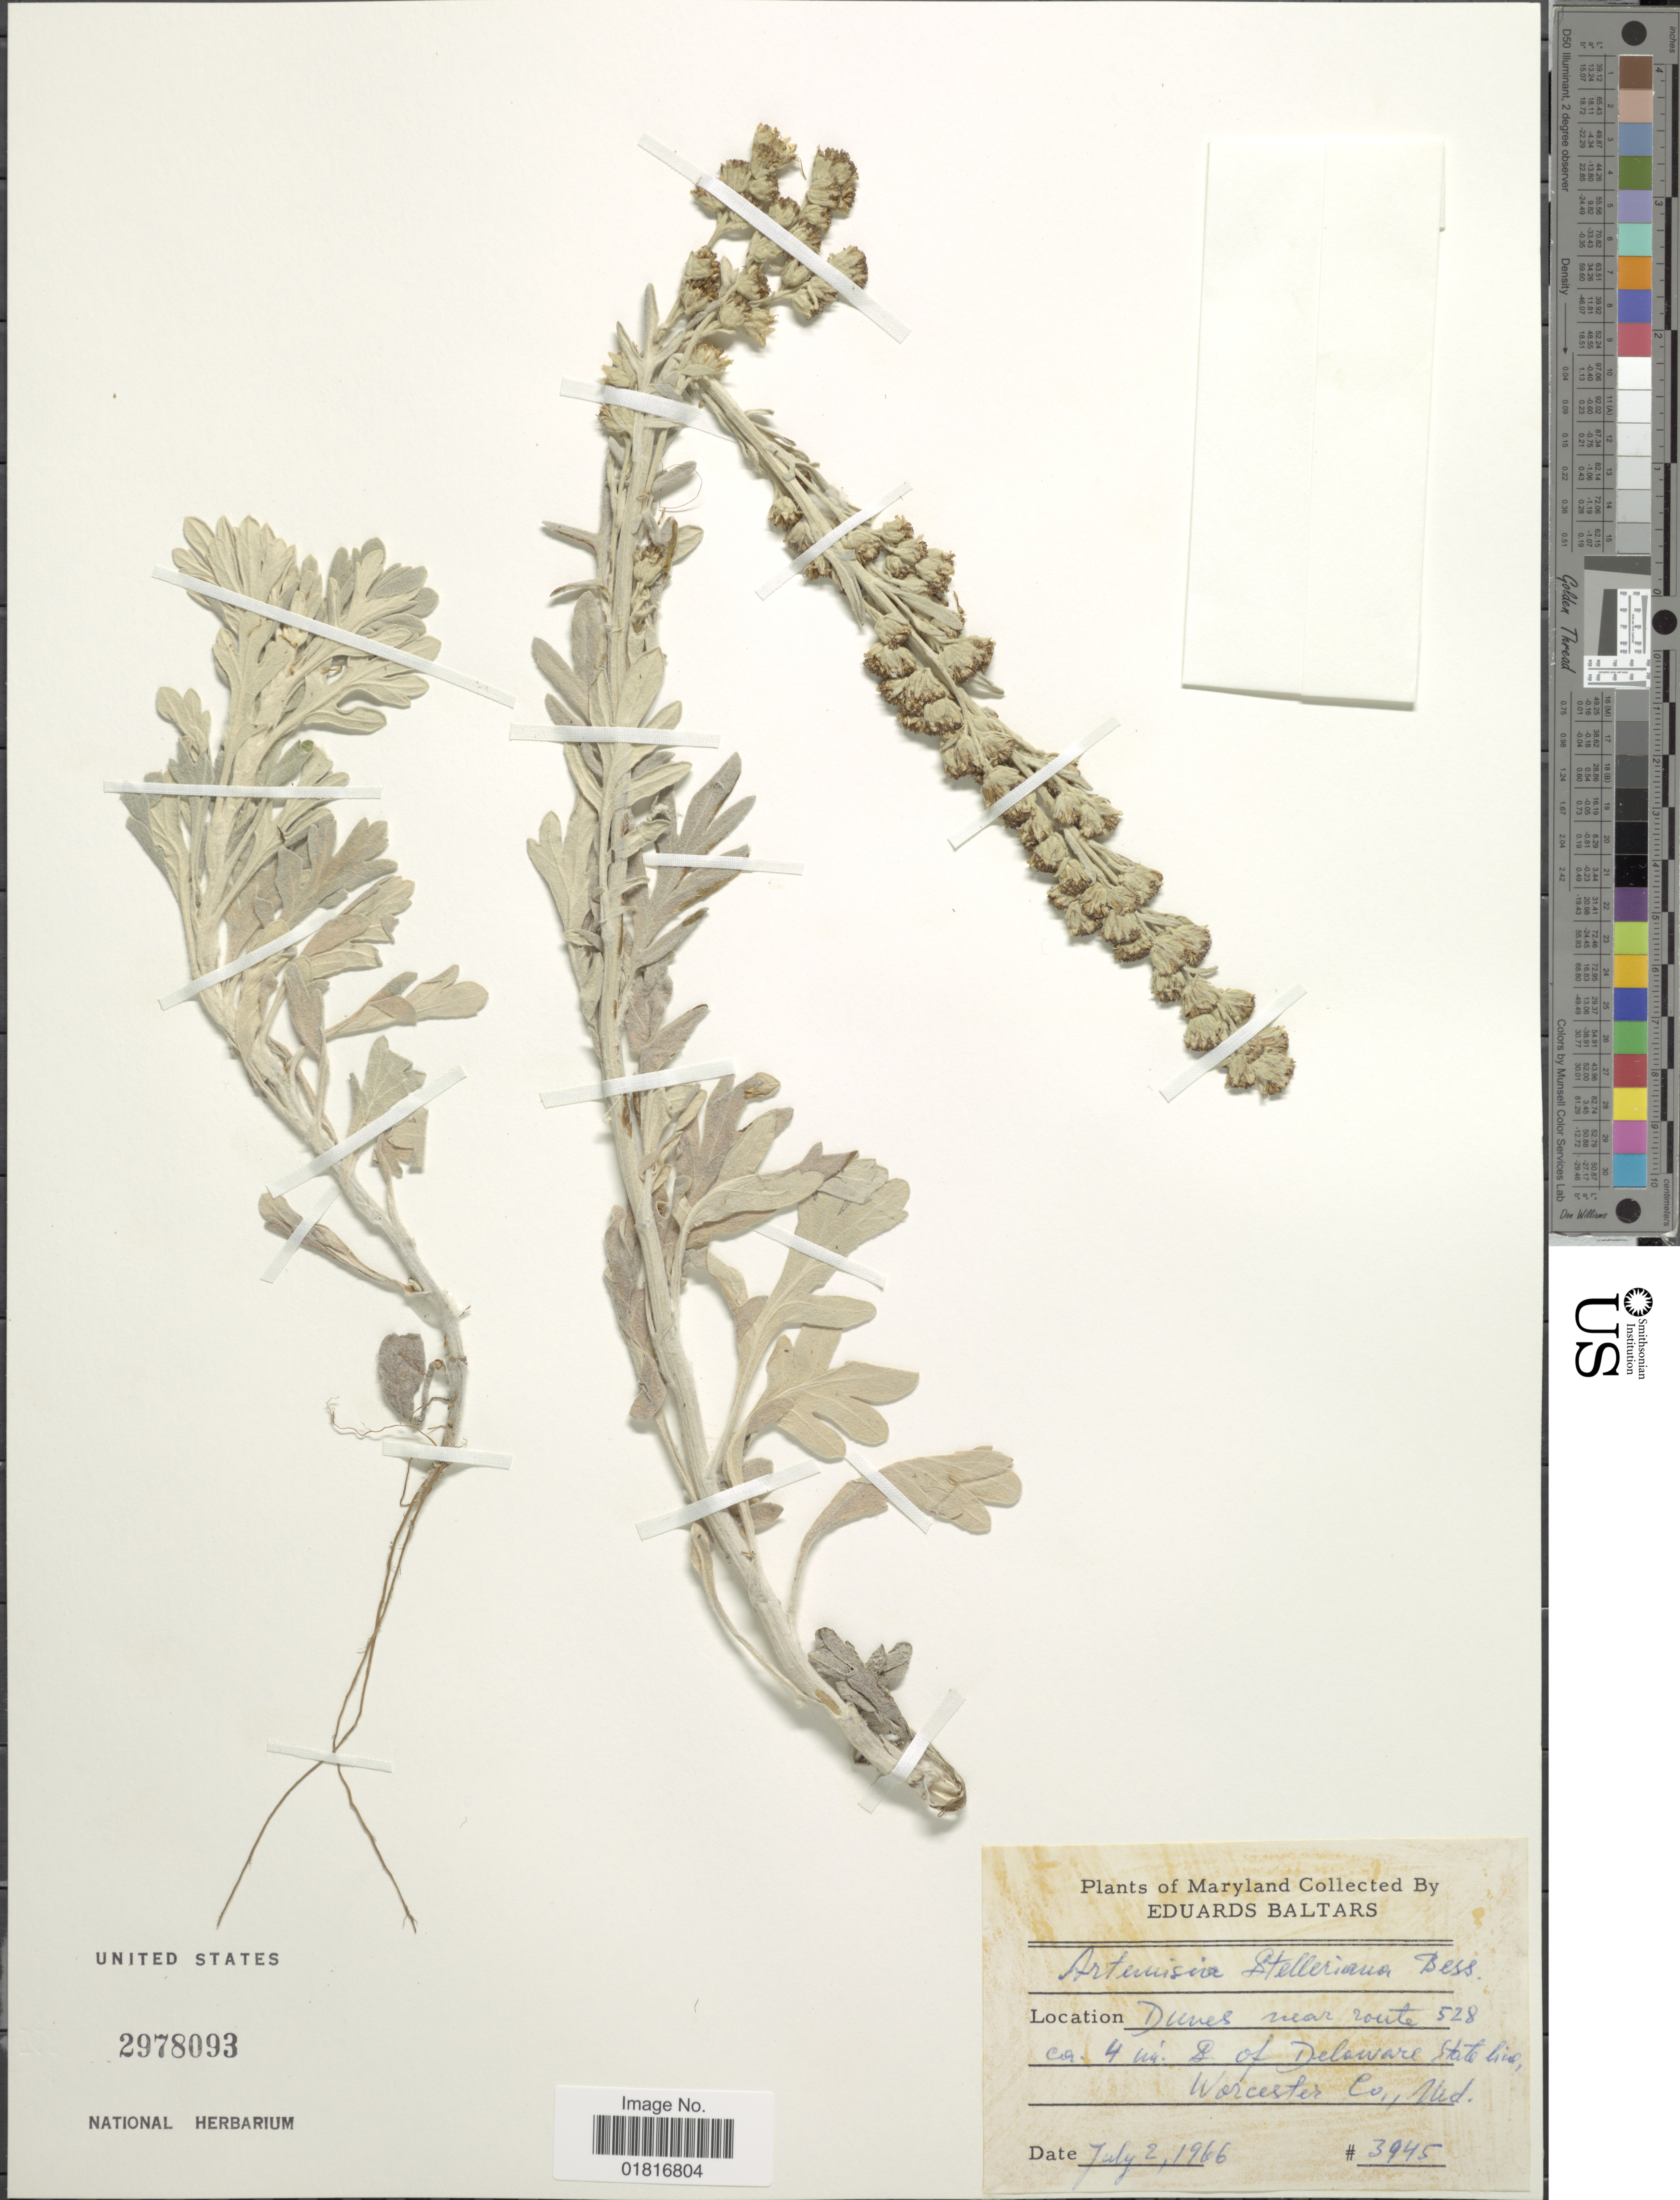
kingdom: Plantae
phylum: Tracheophyta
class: Magnoliopsida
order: Asterales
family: Asteraceae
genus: Artemisia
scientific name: Artemisia stelleriana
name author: Besser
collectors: E. Baltars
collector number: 3945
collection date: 1966-07-02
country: United States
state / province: Maryland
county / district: Worcester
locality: Dunes near route 528 ca. 4 mi S of Delaware State line, Worcester Co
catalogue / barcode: US 2978093